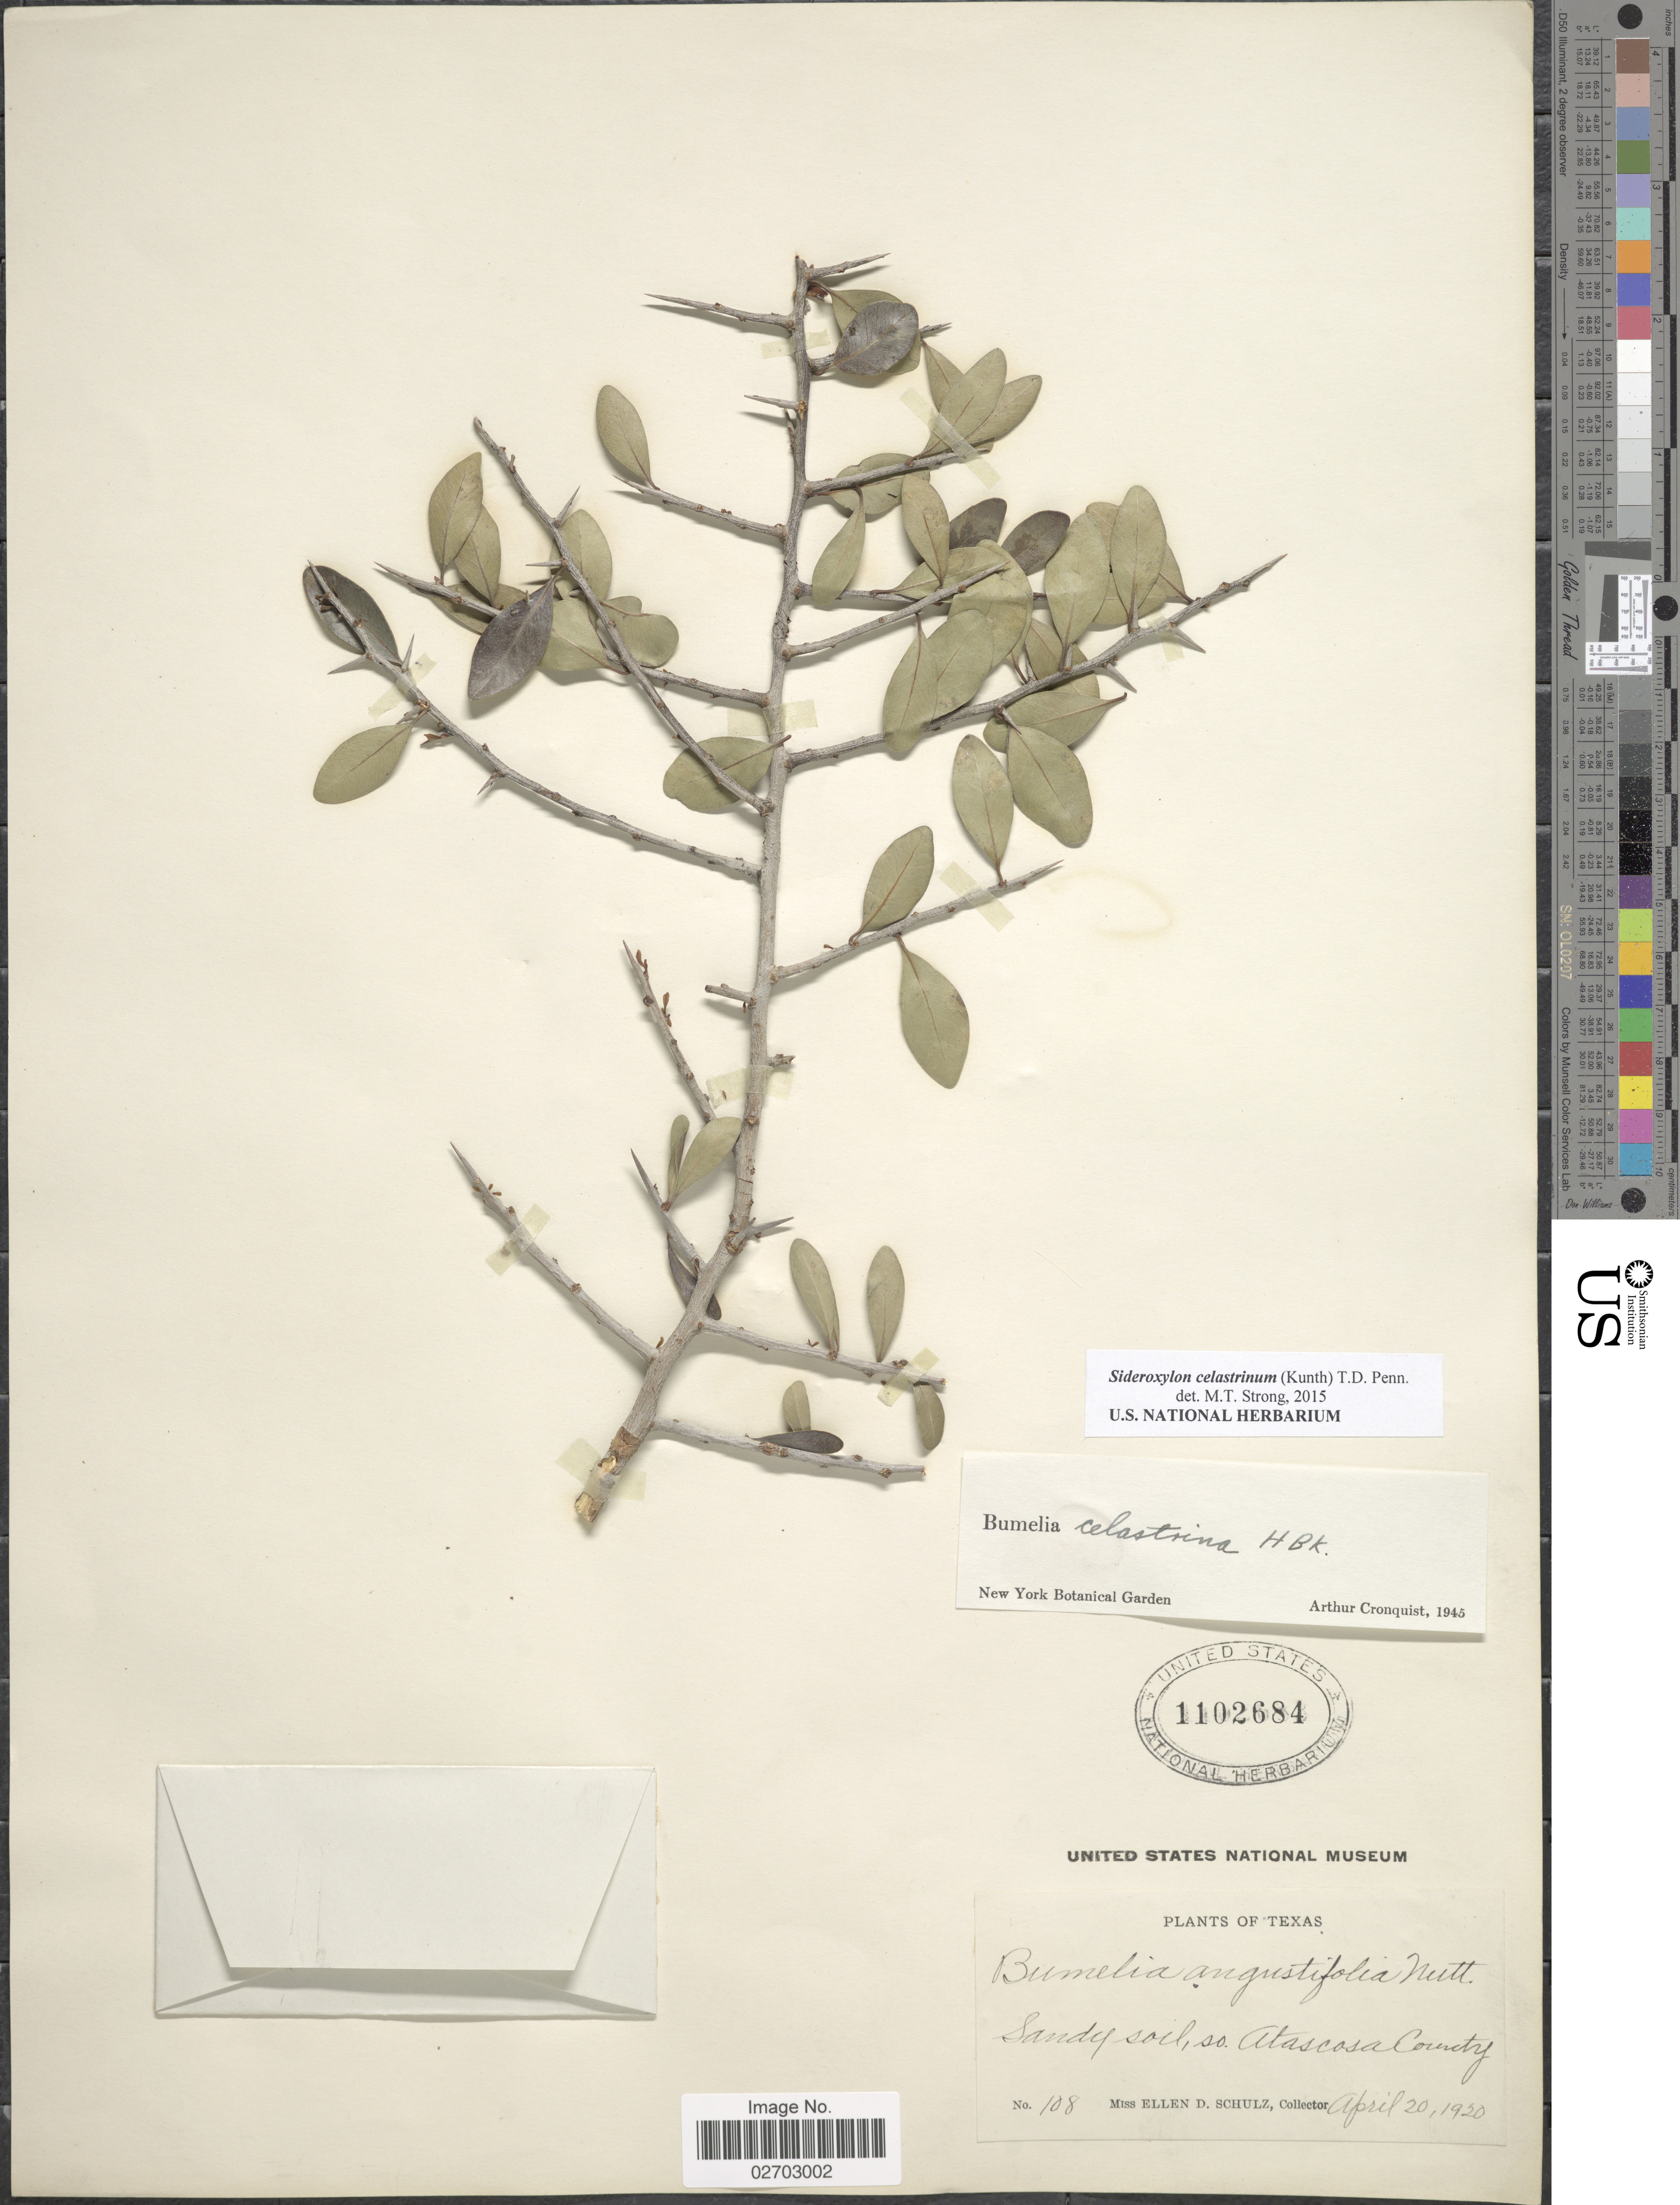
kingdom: Plantae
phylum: Tracheophyta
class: Magnoliopsida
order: Ericales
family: Sapotaceae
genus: Sideroxylon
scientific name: Sideroxylon celastrinum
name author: (Kunth) T.D. Penn.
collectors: E. D. Schulz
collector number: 108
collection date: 1920-04-20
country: United States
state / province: Texas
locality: Atascosa Country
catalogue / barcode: US 1102684